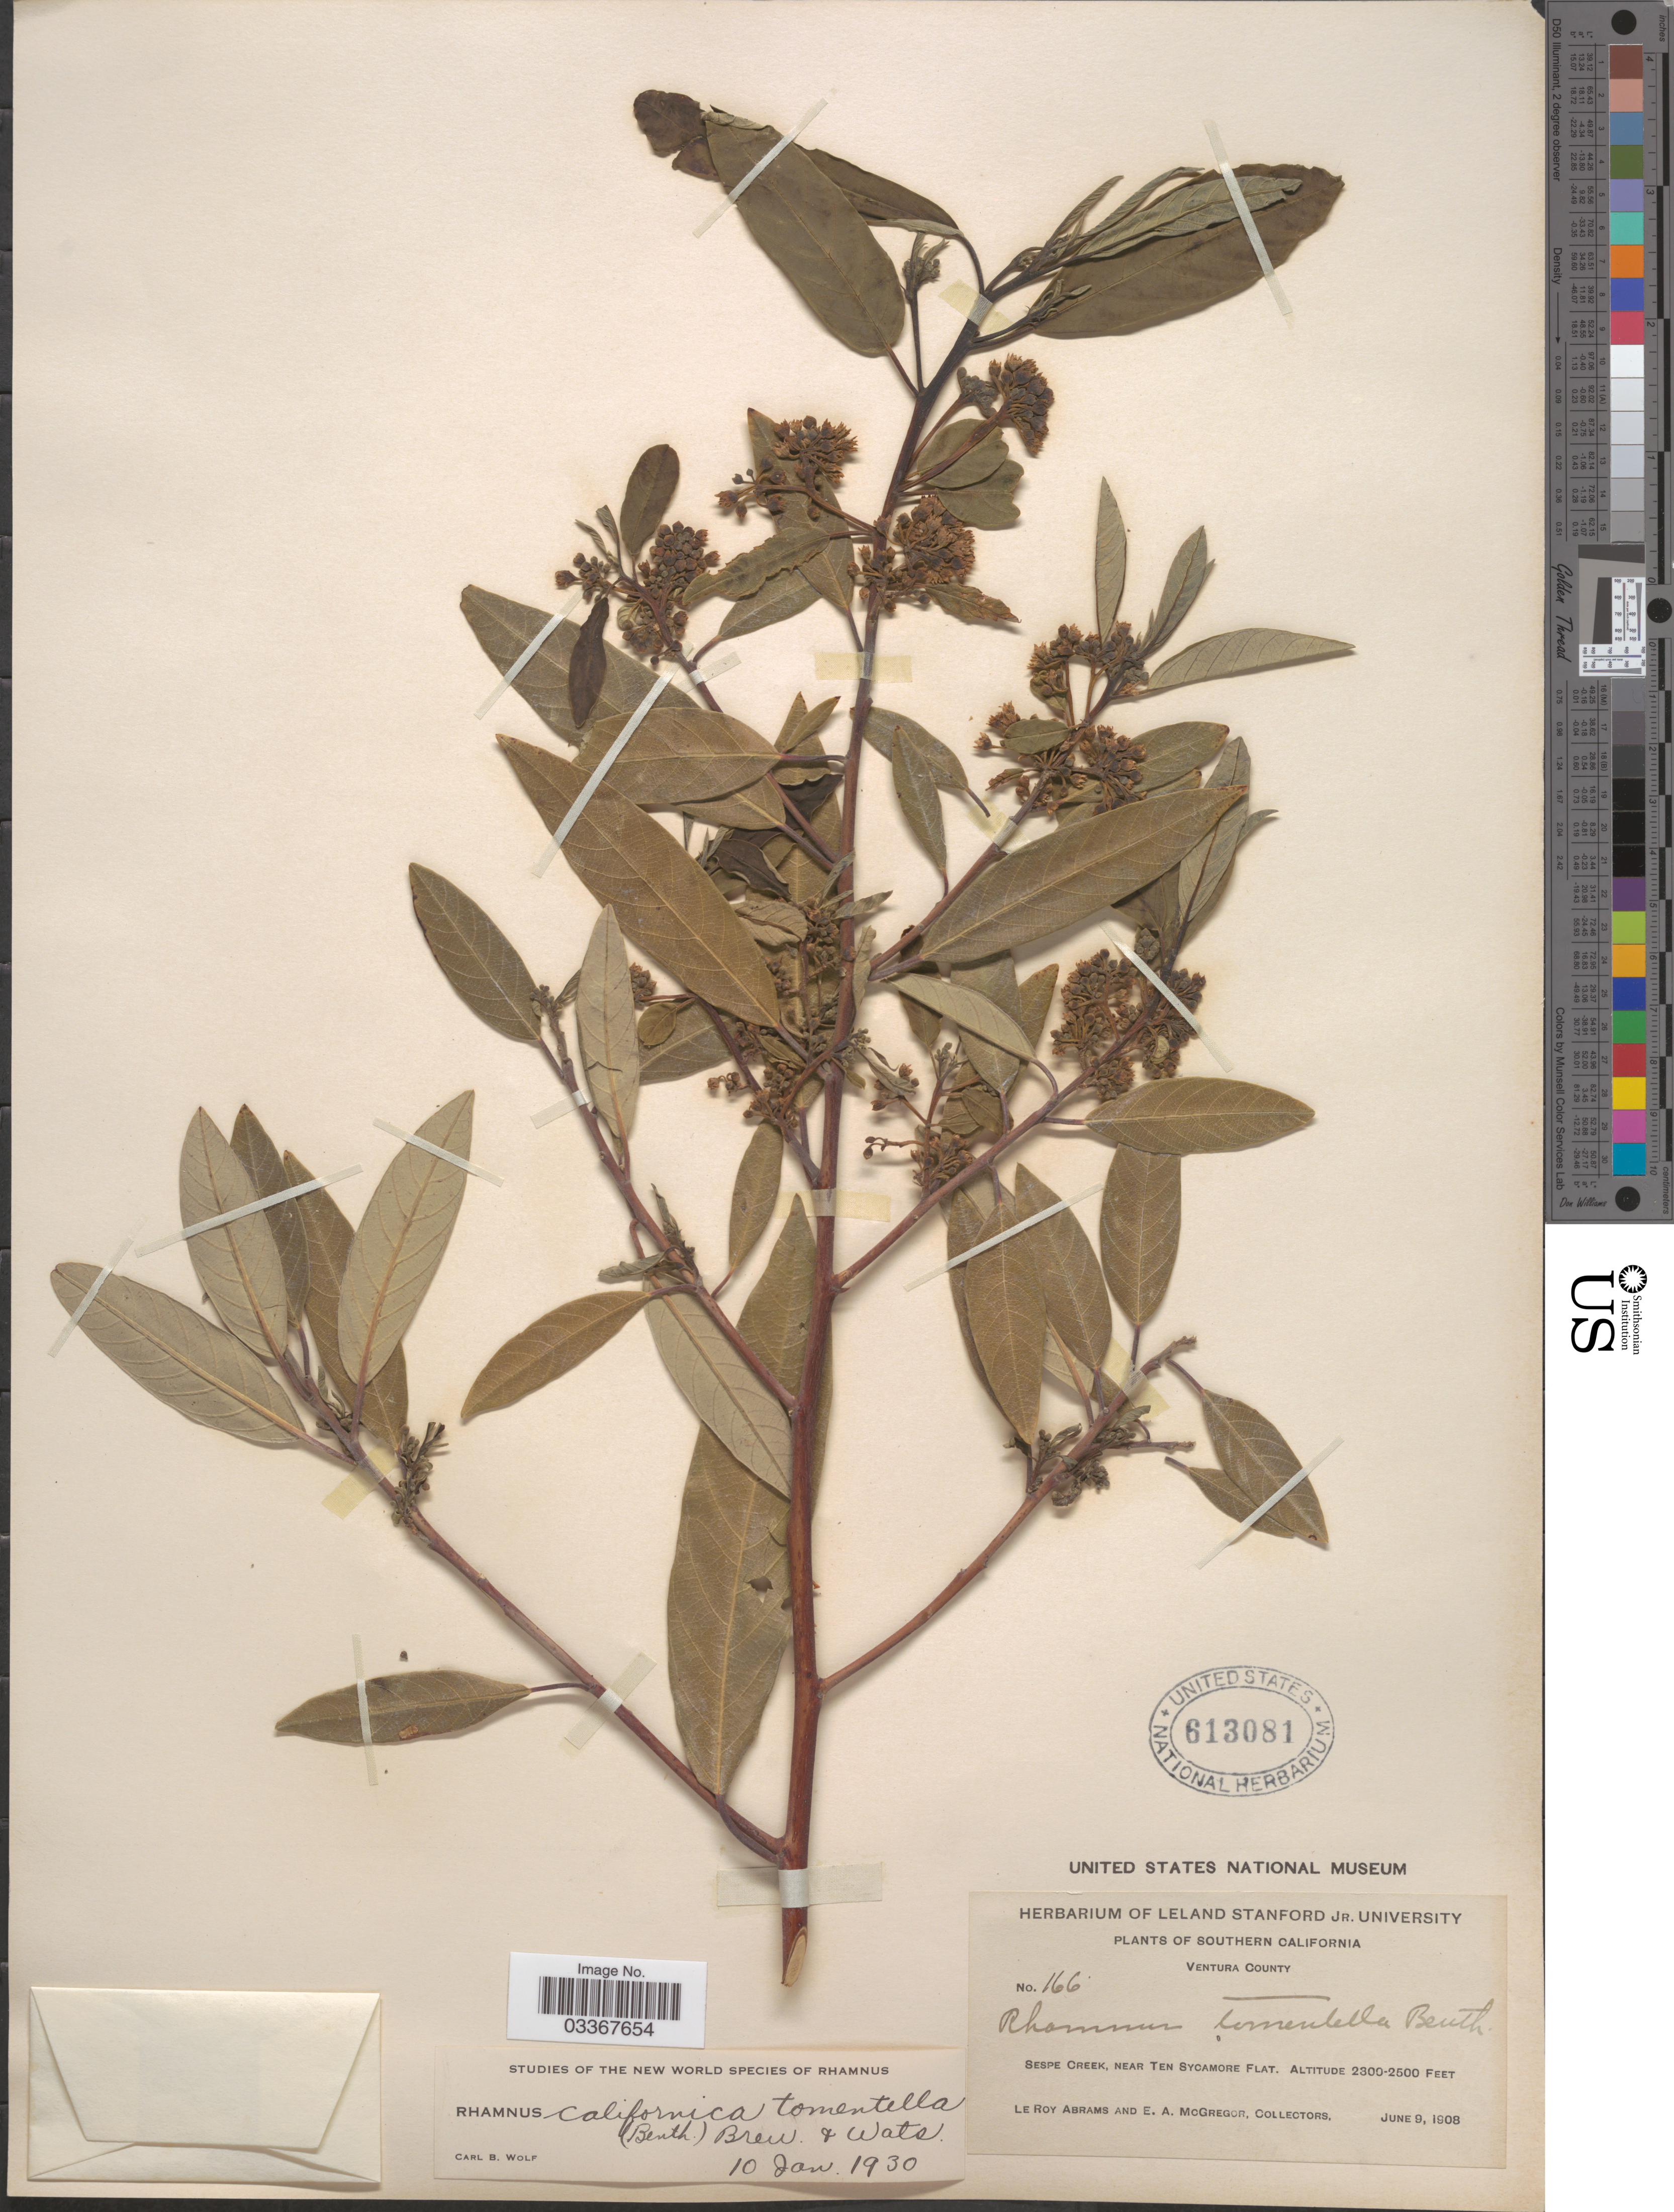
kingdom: Plantae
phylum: Tracheophyta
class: Magnoliopsida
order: Rosales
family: Rhamnaceae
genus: Frangula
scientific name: Frangula californica subsp. tomentella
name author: (Benth.) Kartesz & Gandhi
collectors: L. Abrams & E. A. McGregor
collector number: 166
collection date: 1908-06-09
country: United States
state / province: California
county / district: Ventura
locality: Southern California, Ventura County, Sespe Creek, near Ten Sycamore Flat.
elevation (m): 701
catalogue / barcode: US 613081